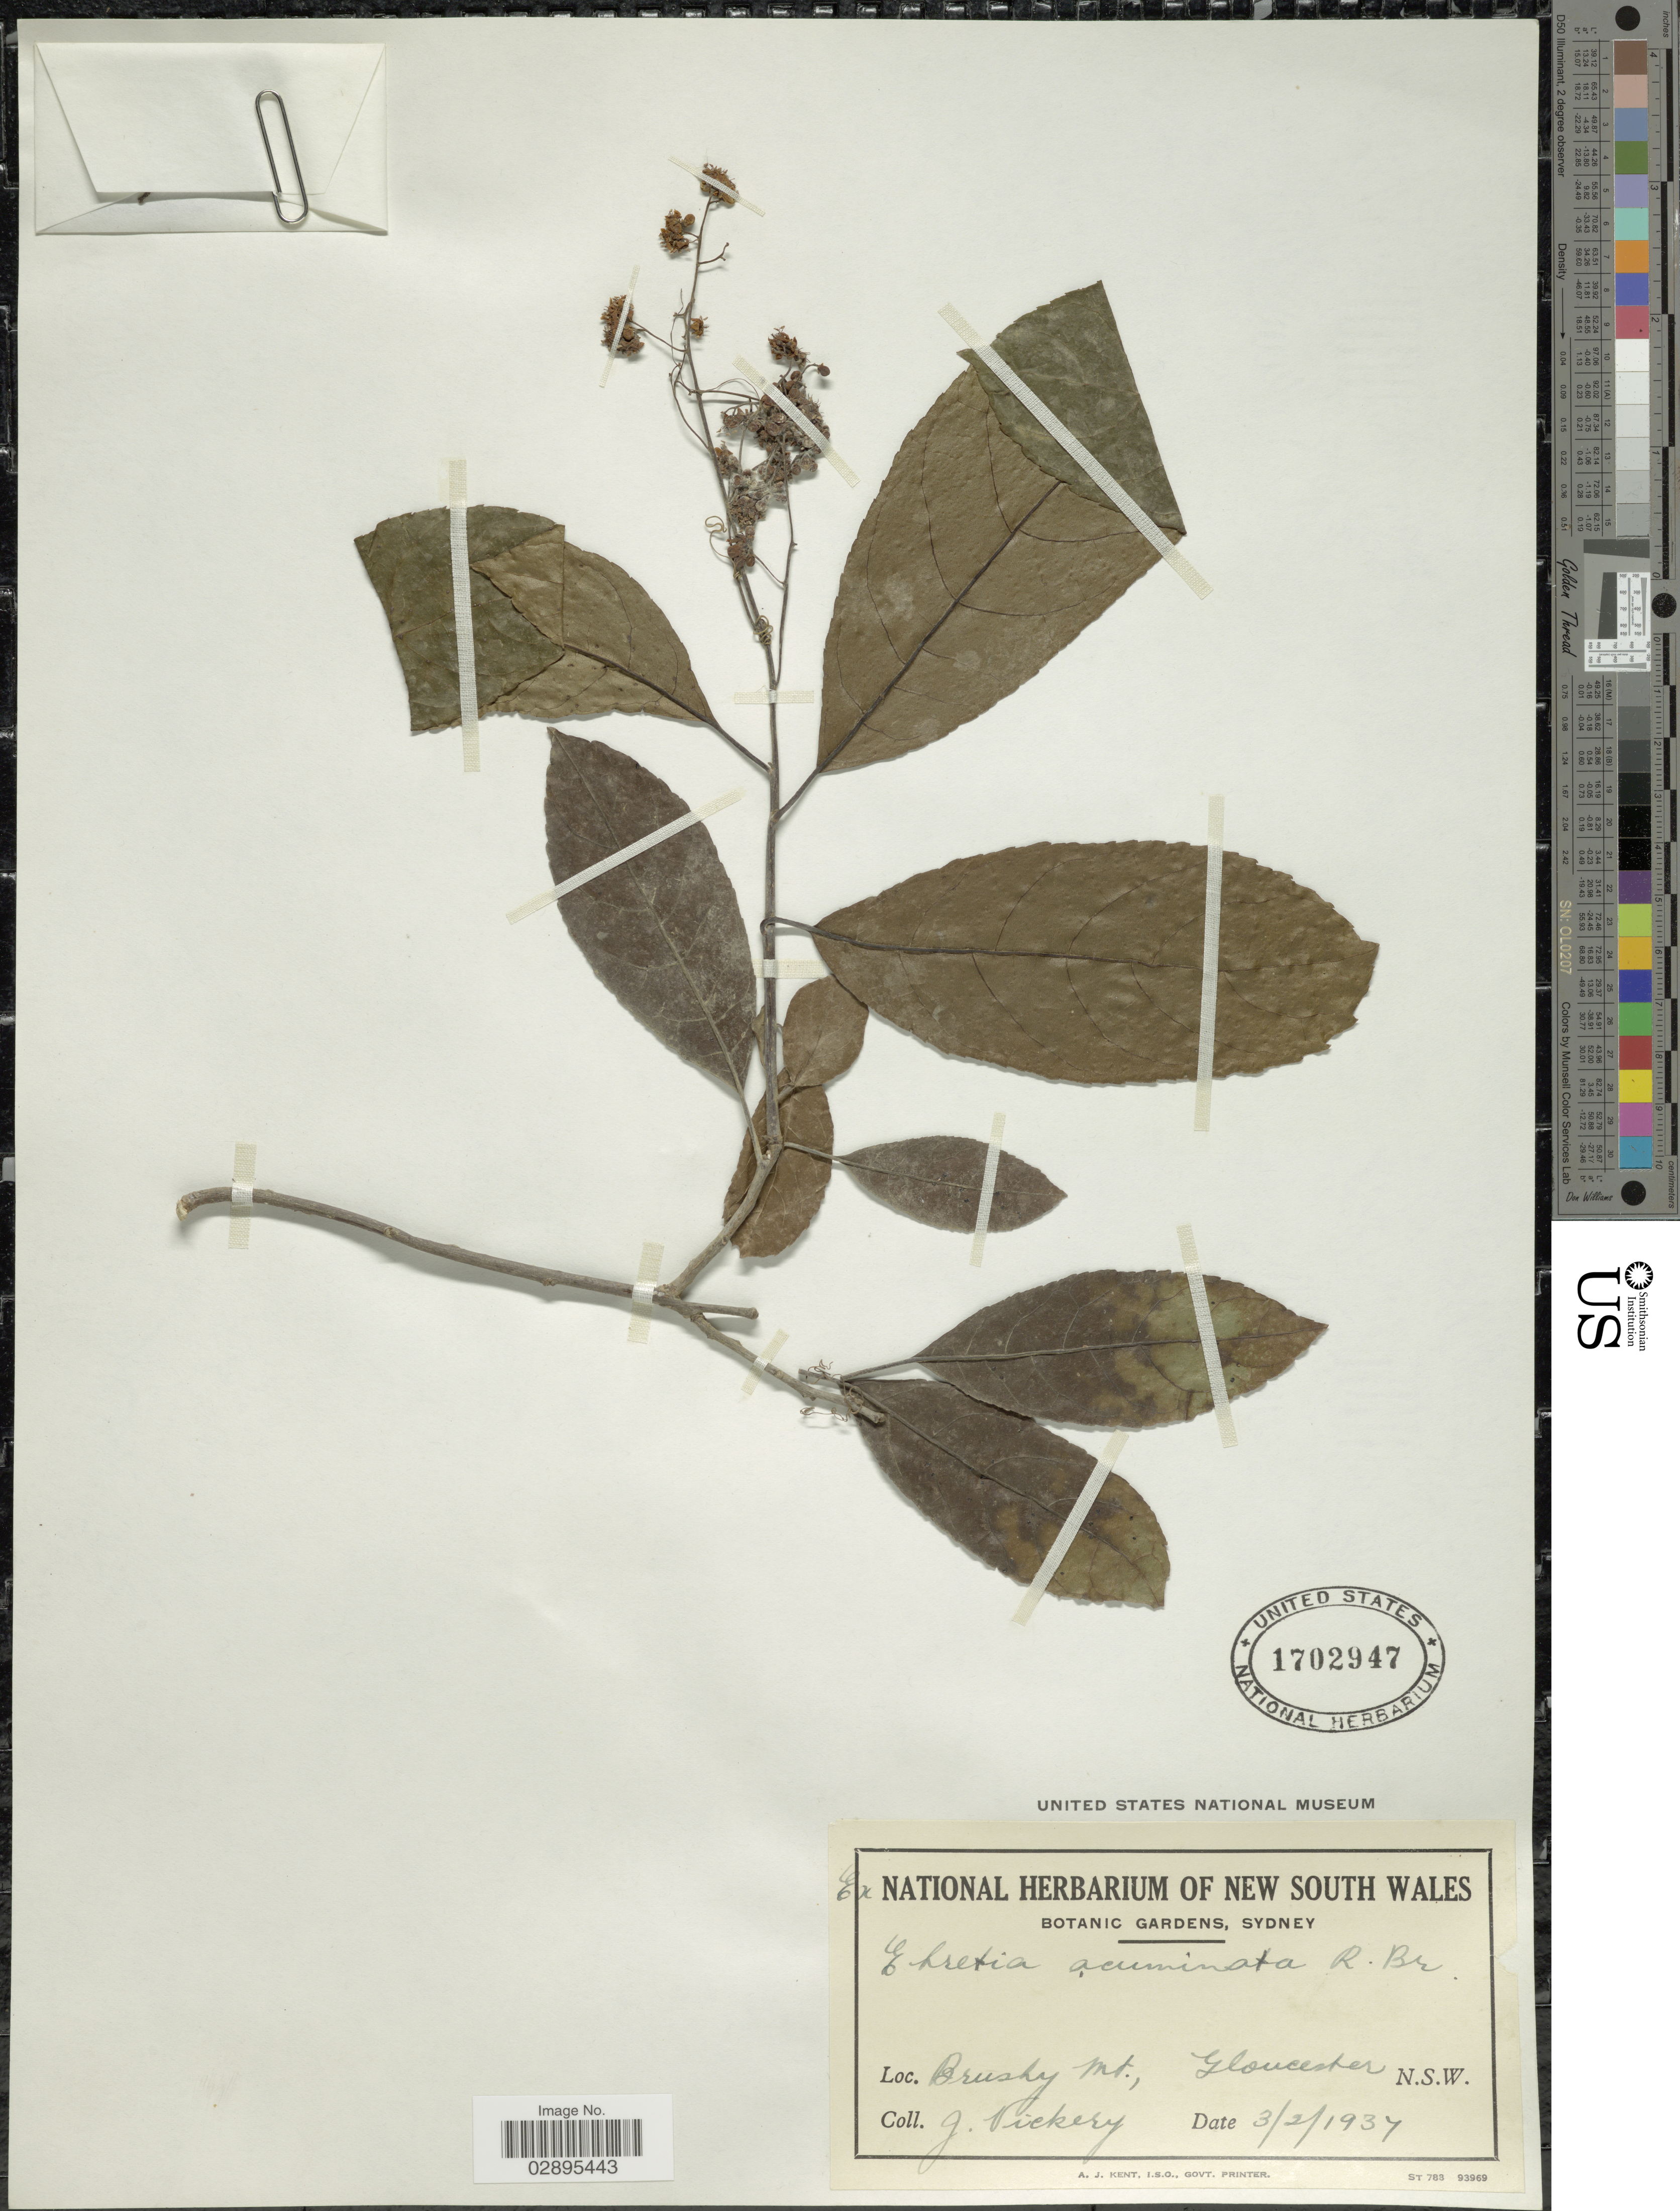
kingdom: Plantae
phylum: Tracheophyta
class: Magnoliopsida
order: Boraginales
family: Ehretiaceae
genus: Ehretia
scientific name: Ehretia acuminata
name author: R. Br.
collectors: J. Vickery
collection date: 1937-02-03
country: Australia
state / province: New South Wales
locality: Brushy Mt., Gloucester.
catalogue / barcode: US 1702947